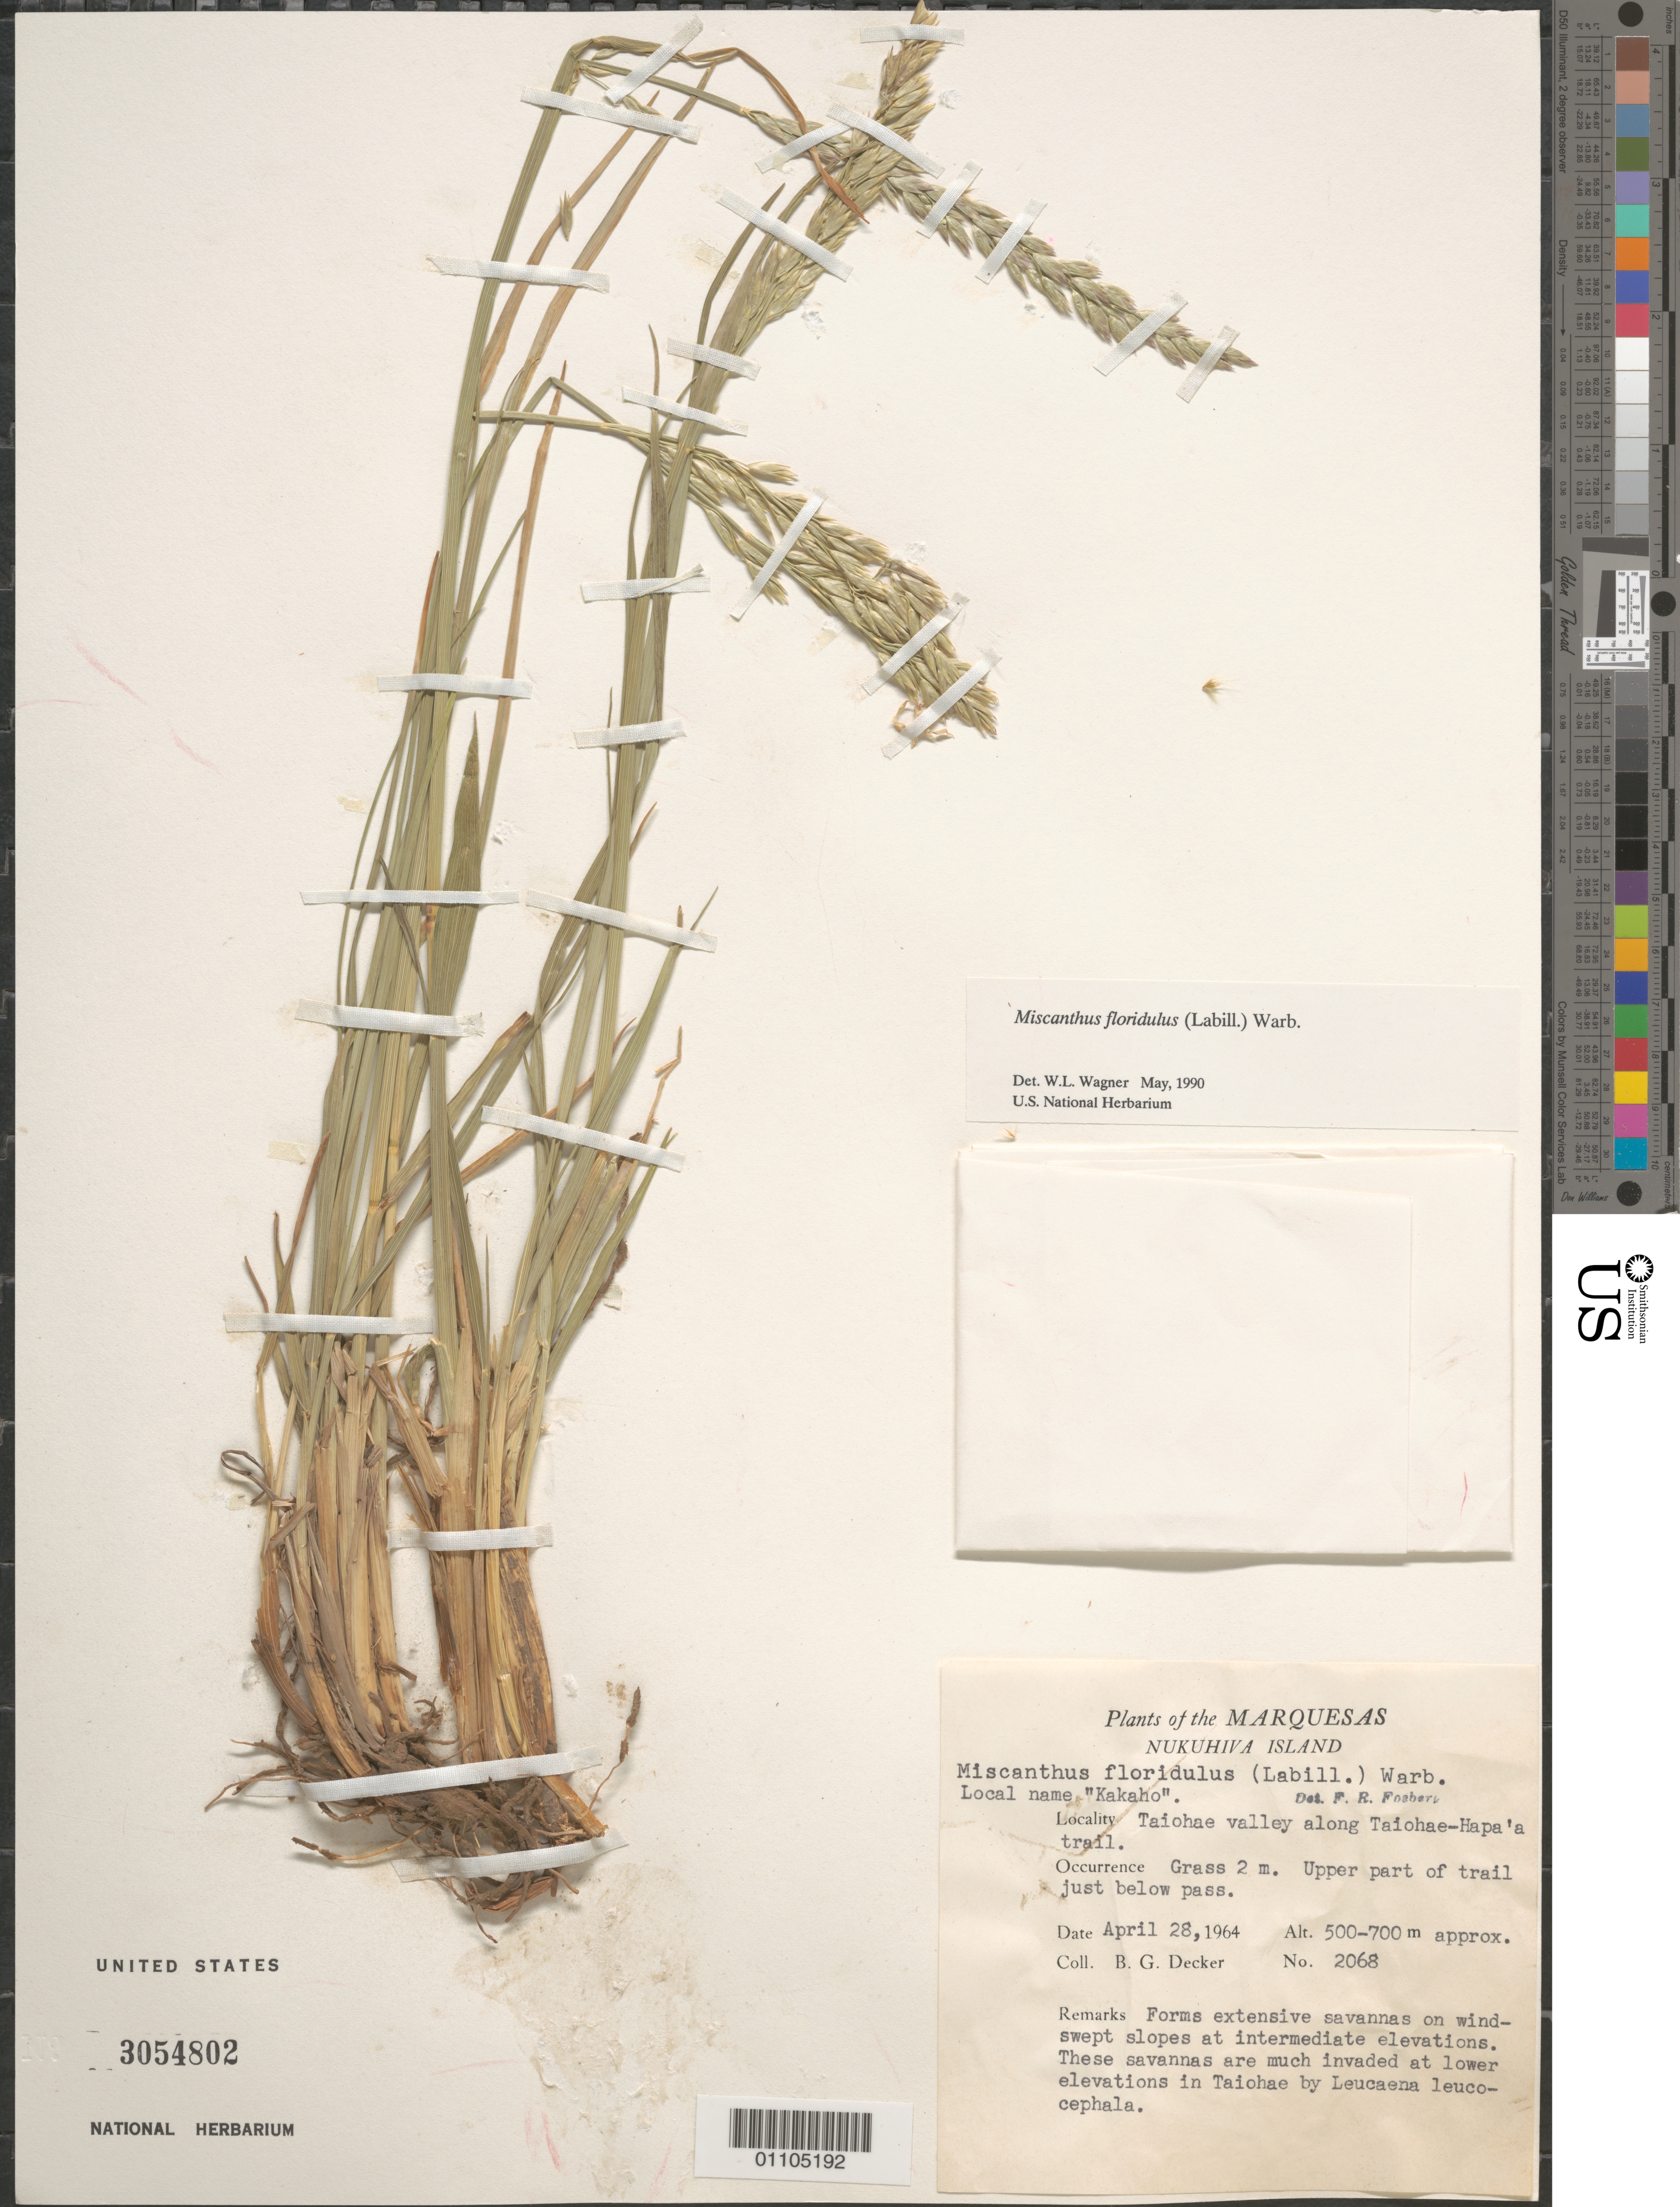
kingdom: Plantae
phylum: Tracheophyta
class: Liliopsida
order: Poales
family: Poaceae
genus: Miscanthus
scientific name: Miscanthus floridulus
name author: (Labill.) Warb.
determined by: Wagner, W. L., (BOT), Smithsonian Institution - National Museum of Natural History (UNITED STATES)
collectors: B. G. Decker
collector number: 2068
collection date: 1964-04-28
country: French Polynesia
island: Nuku Hiva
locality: Taiohae Valley along Taiohae-Hapa'a Trail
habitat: Extensive savannahs on windward slopes and crests at intermediate elevations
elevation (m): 500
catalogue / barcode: US 3054802